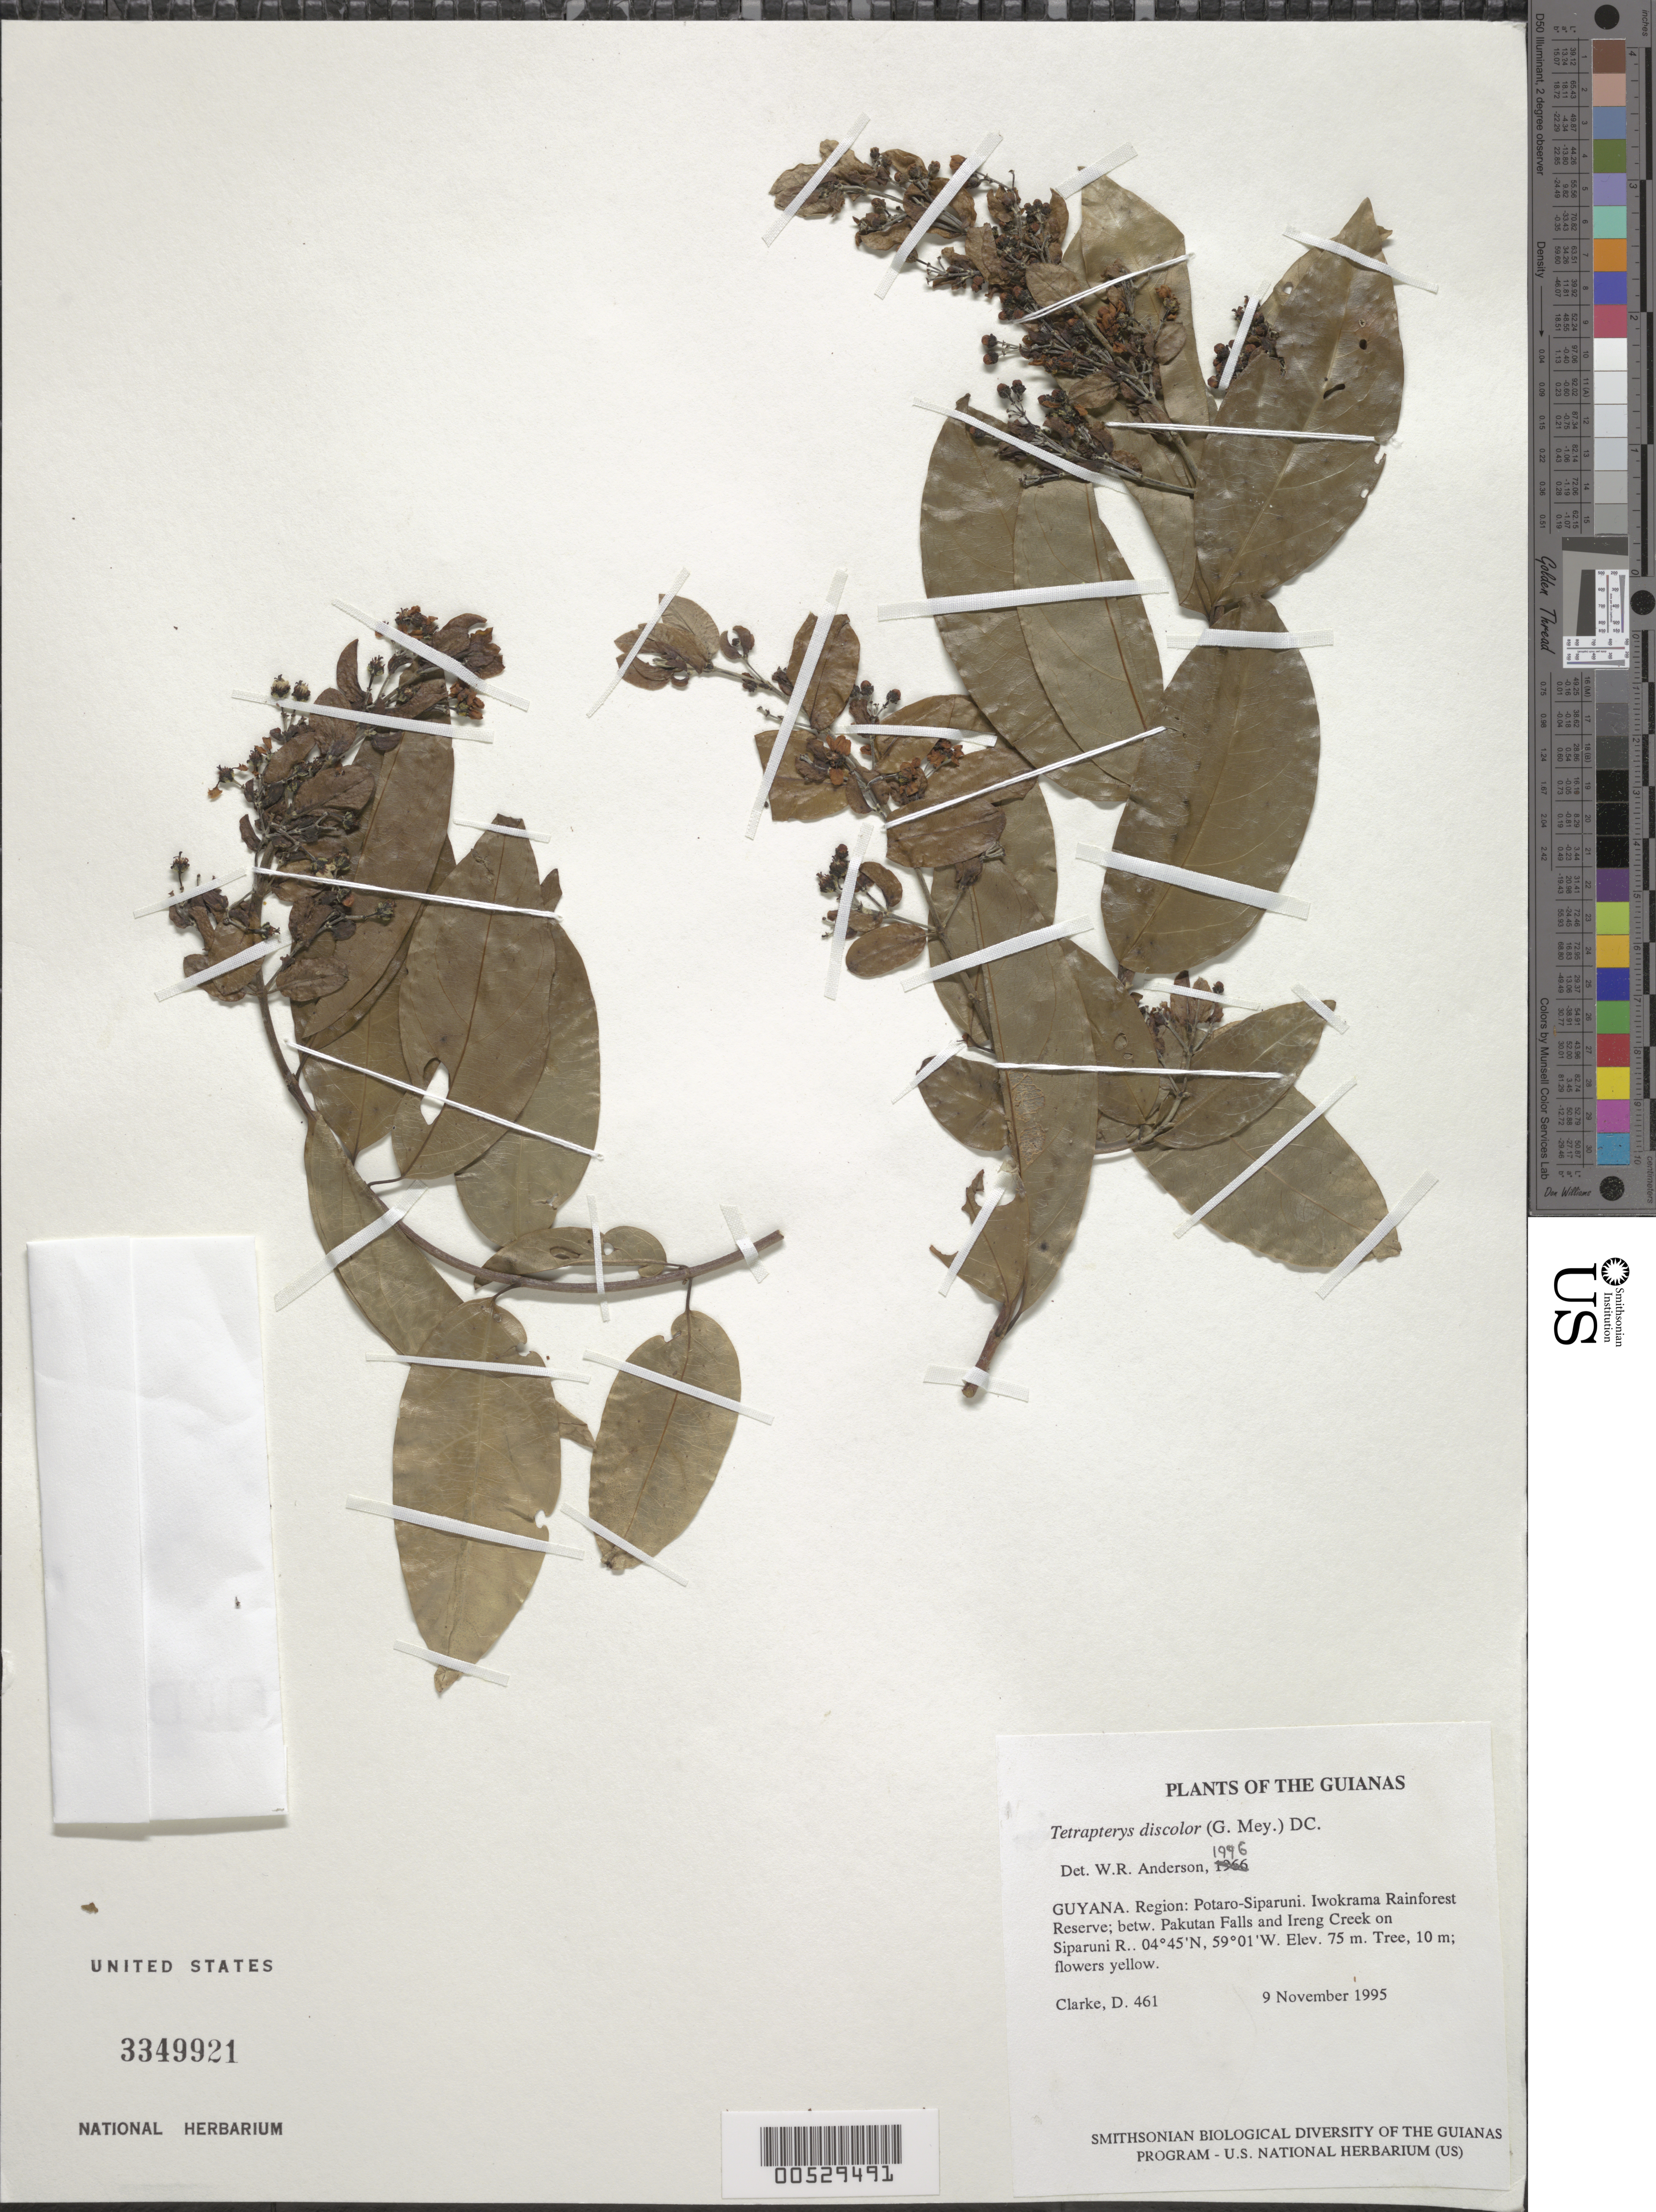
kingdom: Plantae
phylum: Tracheophyta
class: Magnoliopsida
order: Malpighiales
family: Malpighiaceae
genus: Tetrapterys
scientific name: Tetrapterys discolor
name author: (G. Mey.) DC.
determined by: Anderson, W. R., (MICH), University of Michigan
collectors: H. D. Clarke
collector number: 461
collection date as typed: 9 November 1995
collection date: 1995-11-09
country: Guyana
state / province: Potaro-Siparuni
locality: Iwokrama Rainforest Reserve; betw. Pakutau Falls and Ireng Creek on Siparuni R.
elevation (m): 75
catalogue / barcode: US 3349921